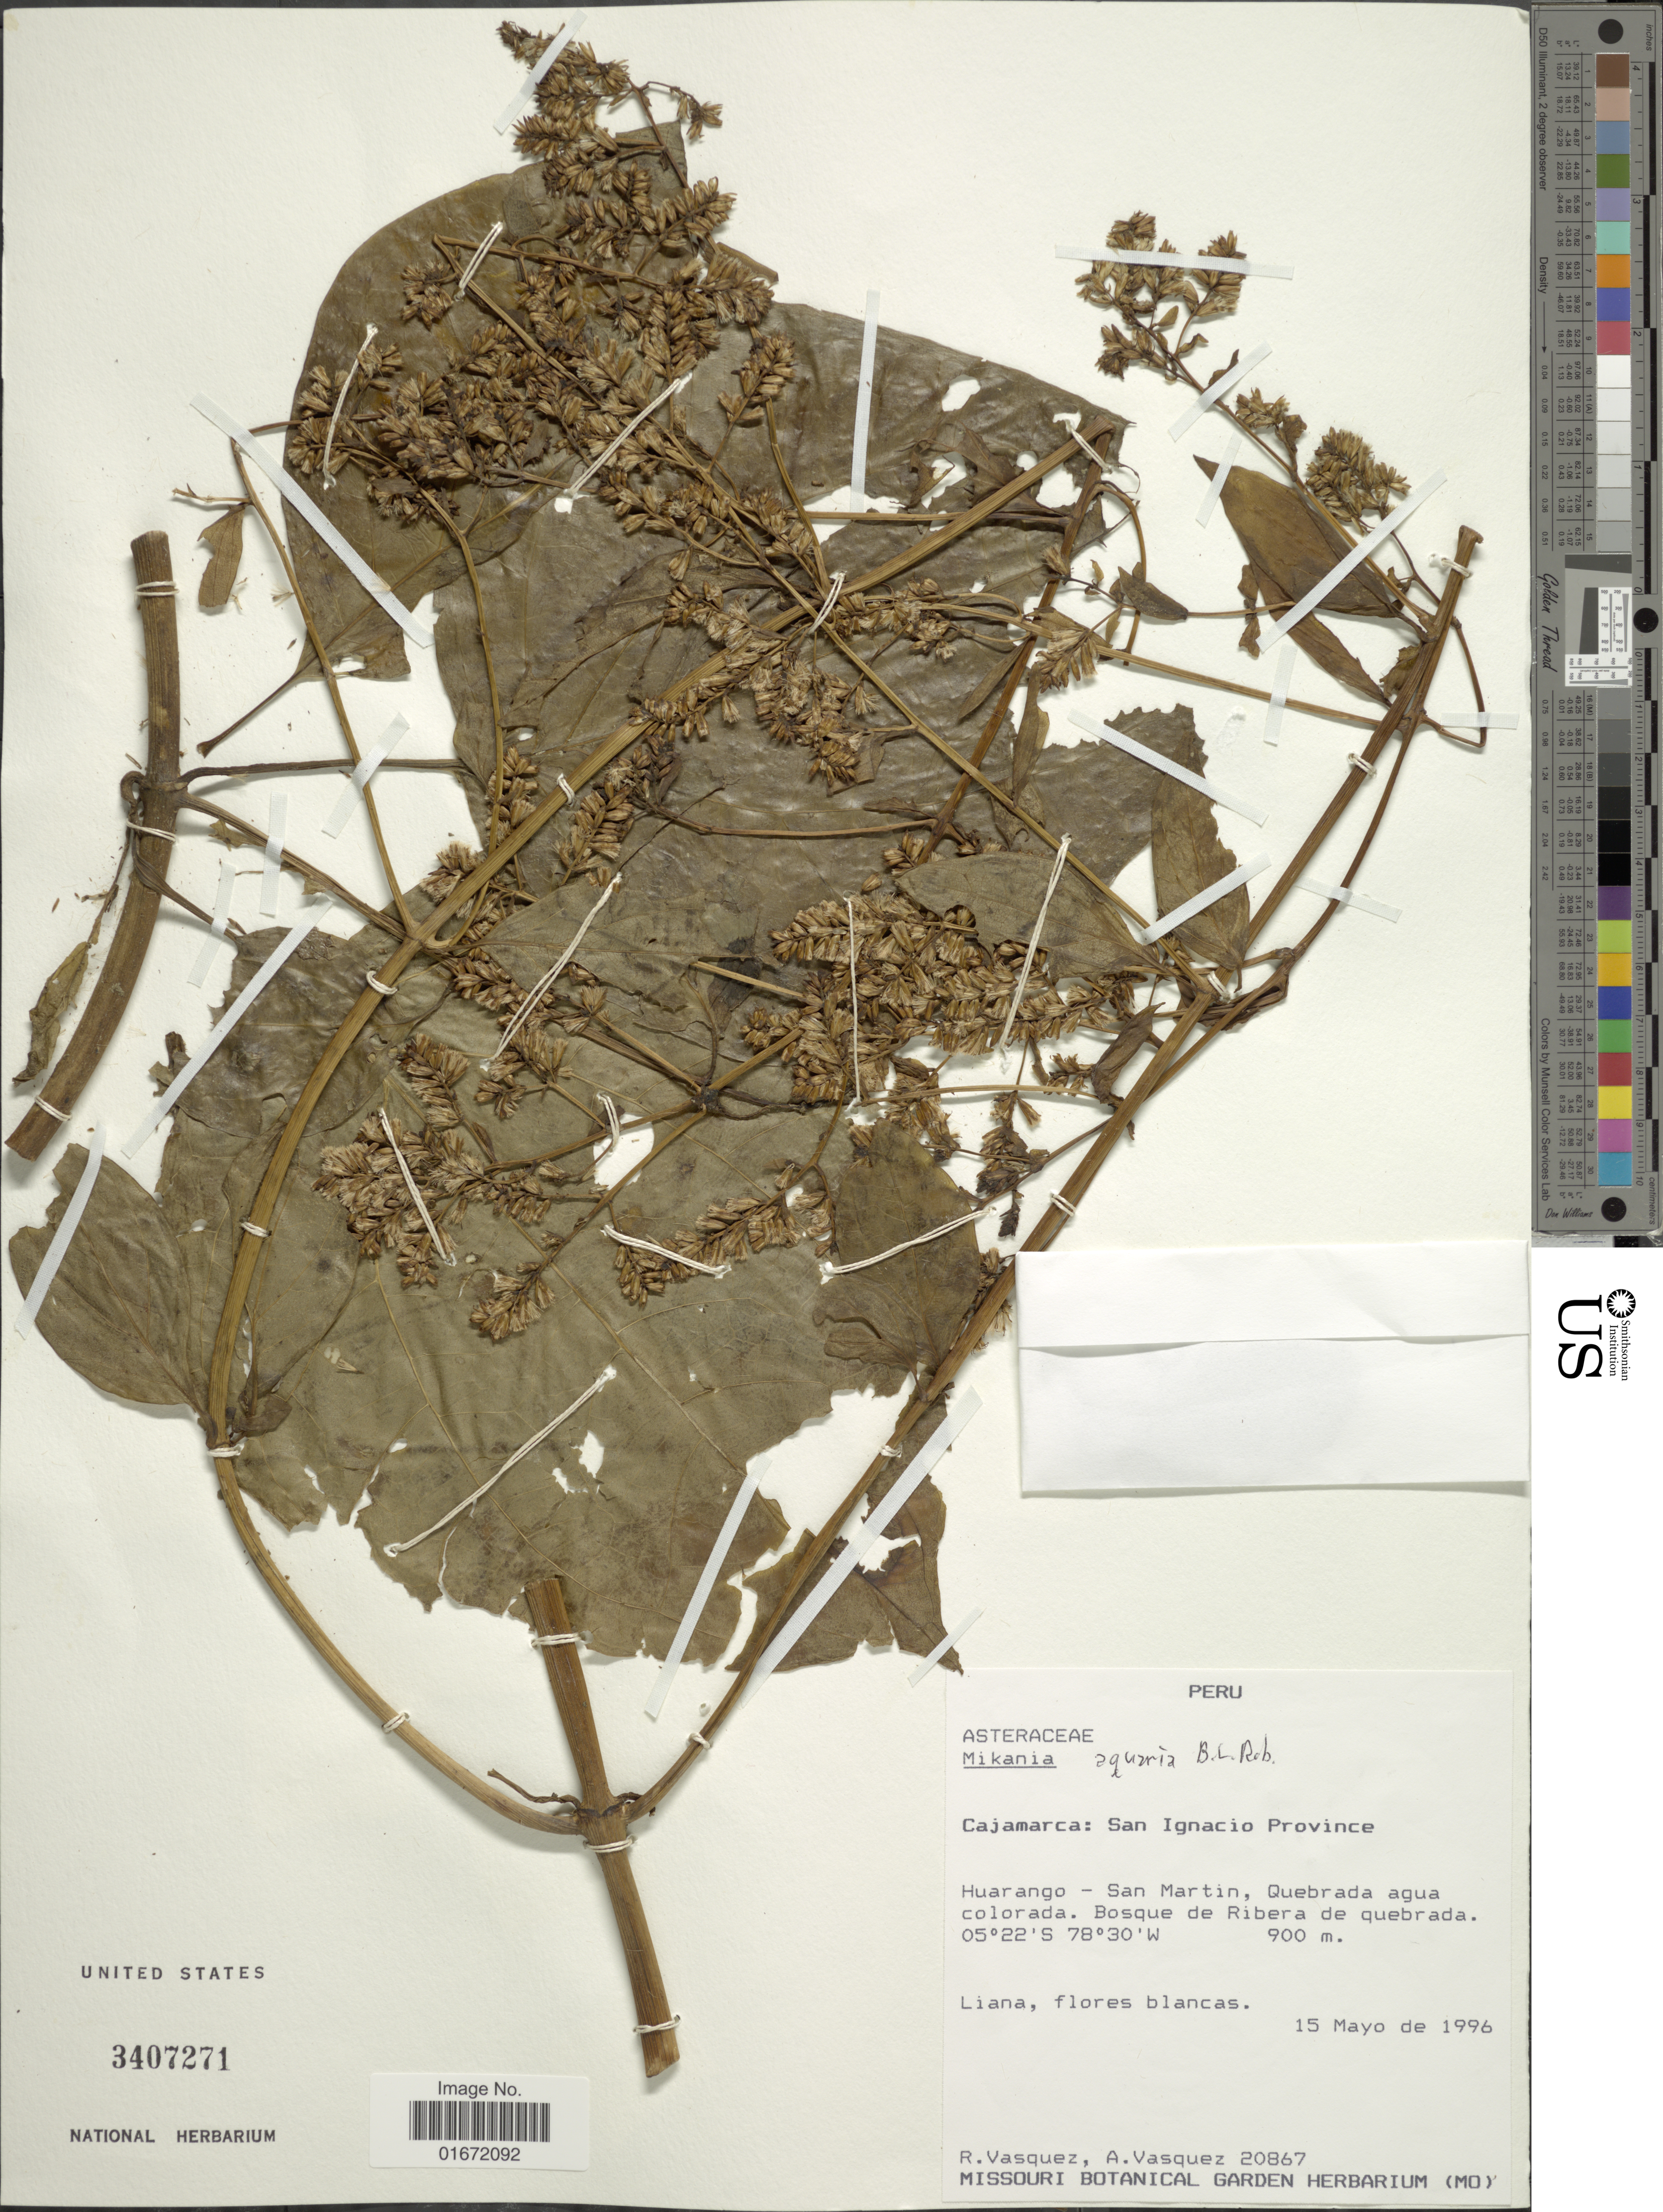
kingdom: Plantae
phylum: Tracheophyta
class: Magnoliopsida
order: Asterales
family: Asteraceae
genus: Mikania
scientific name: Mikania aquaria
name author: B.L. Rob.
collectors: R. Vasquez & A. Vasquez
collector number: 20867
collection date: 1996-05-15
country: Peru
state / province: Cajamarca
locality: Cajamarca: San Ignacio Province. Huarango - San Martin, Quebrada agua colorada. Bosque de Ribera de quebrada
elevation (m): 900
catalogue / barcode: US 3407271